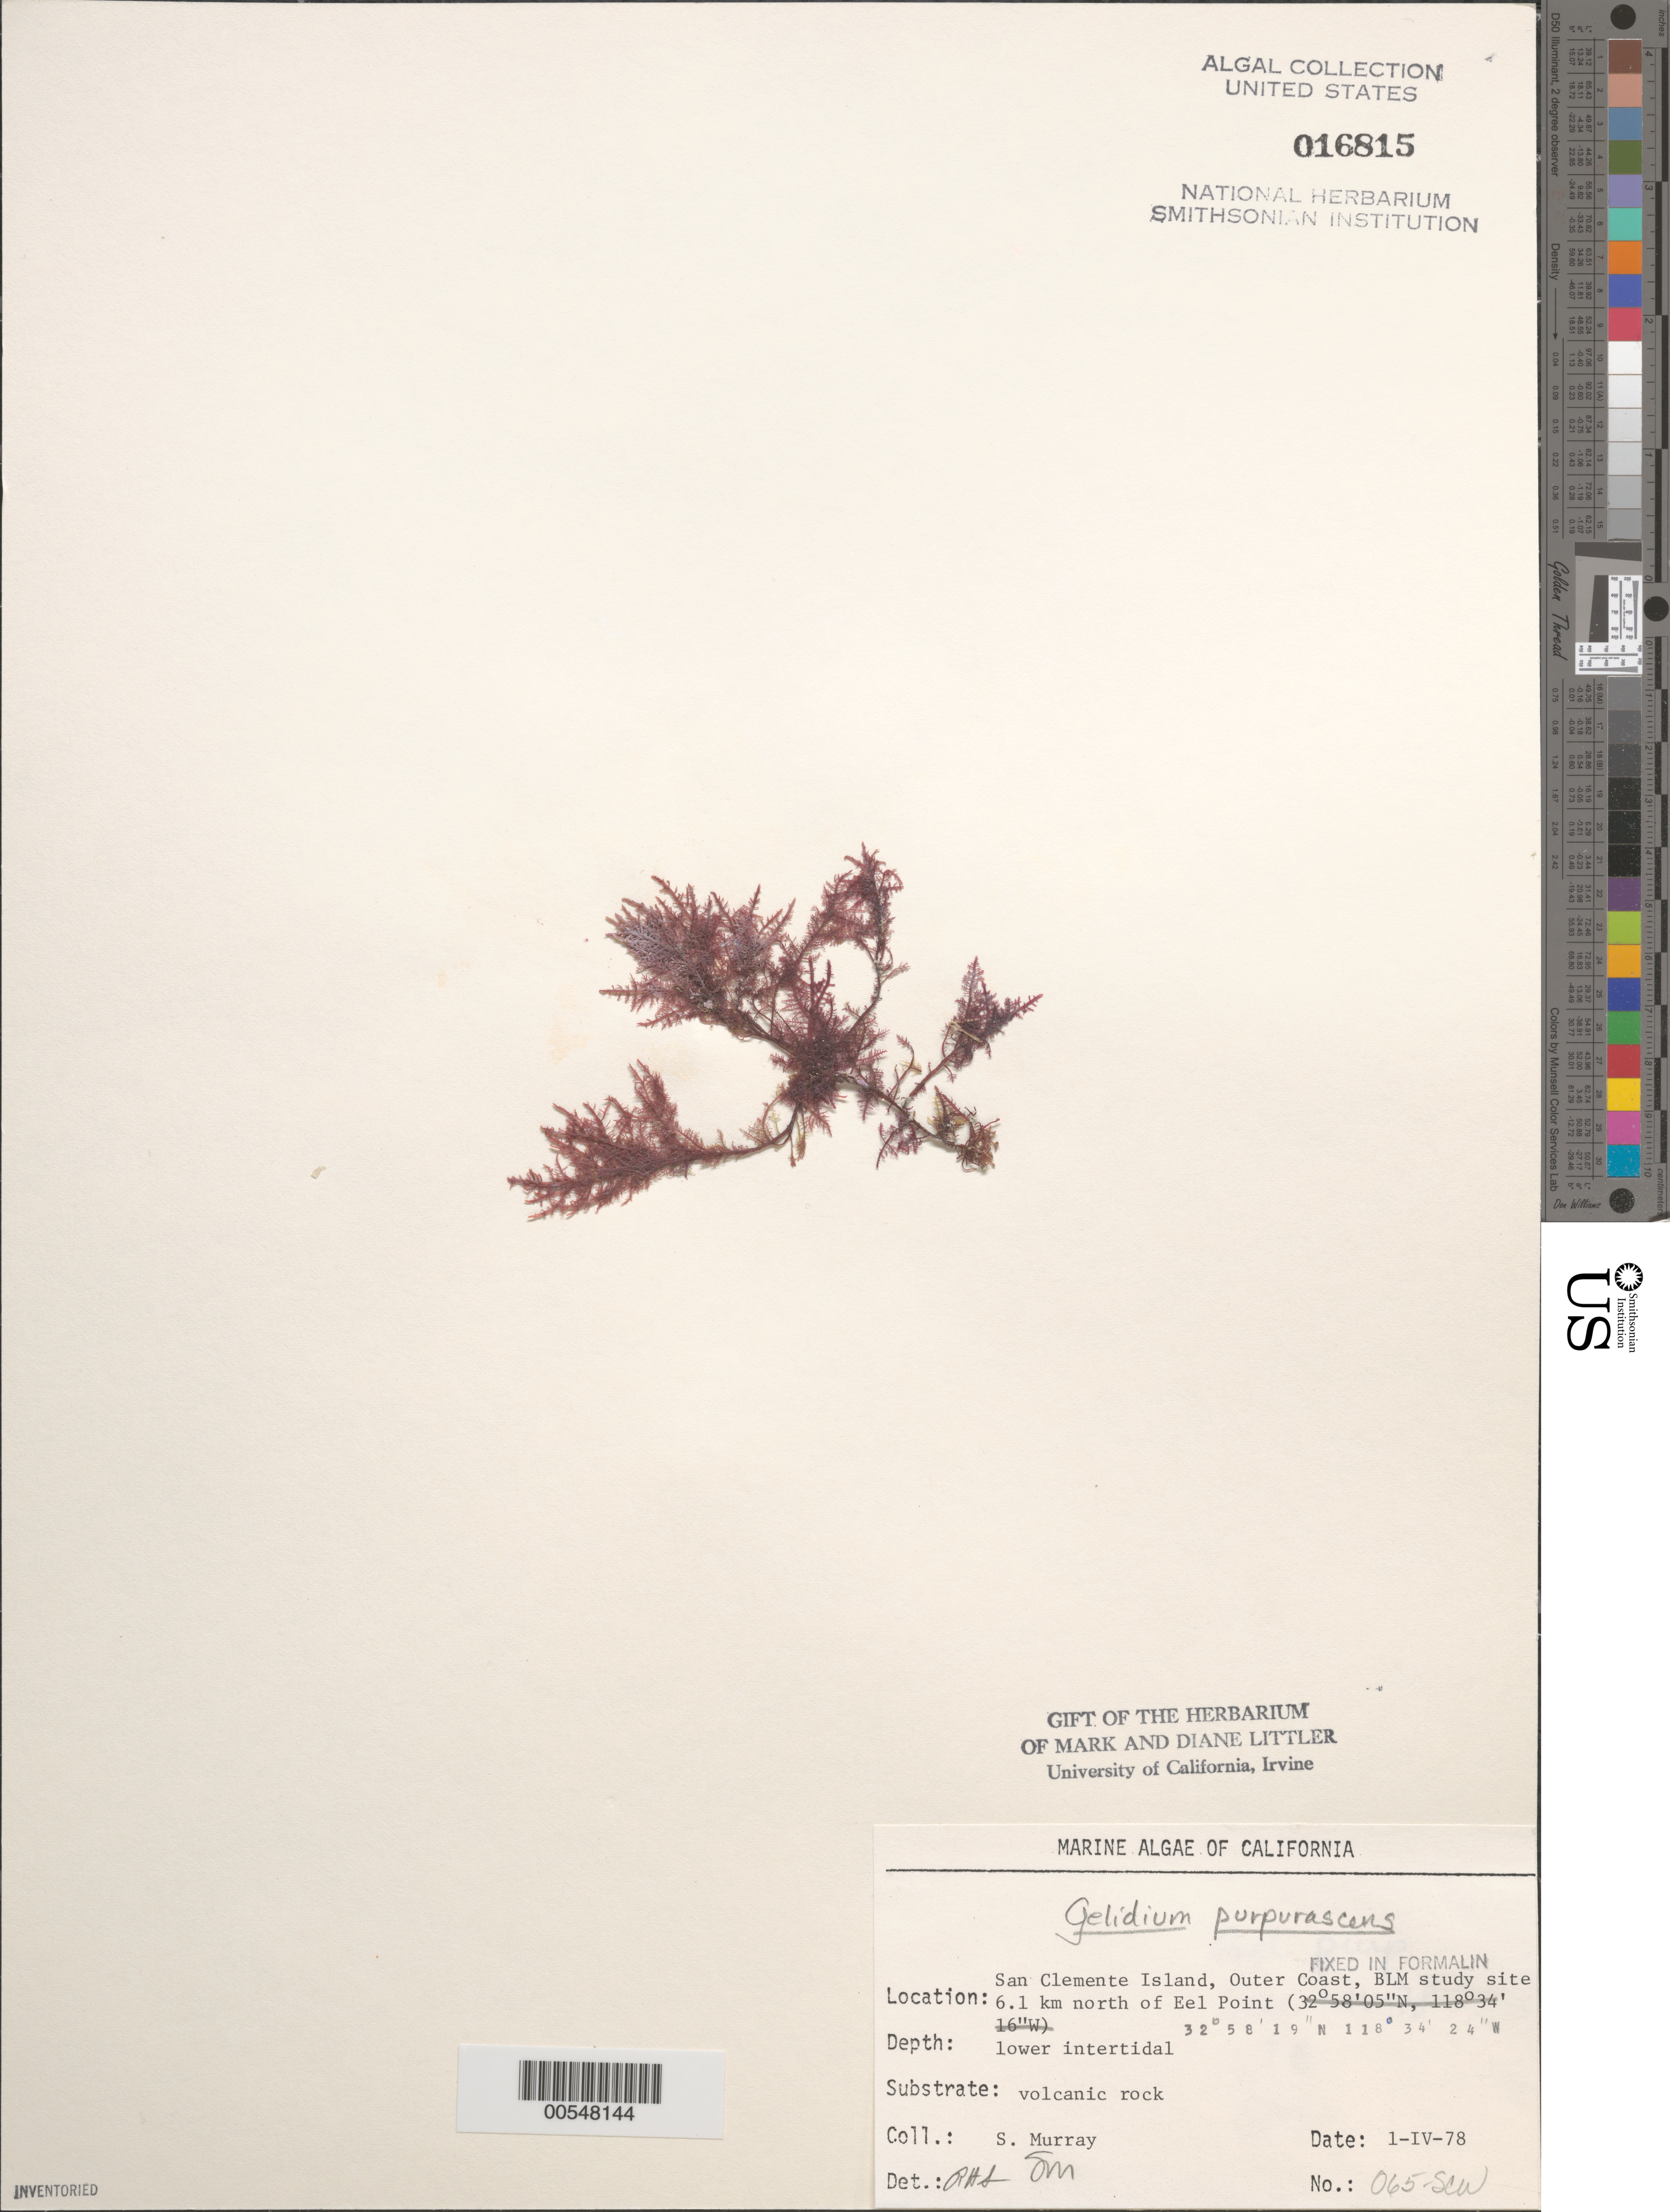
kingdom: Plantae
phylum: Rhodophyta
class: Florideophyceae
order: Gelidiales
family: Gelidiaceae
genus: Gelidium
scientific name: Gelidium purpurascens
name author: N.L. Gardner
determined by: Sims, Robert H.; Murray, S. N.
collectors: S. N. Murray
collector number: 065-scw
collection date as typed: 01 Apr 1978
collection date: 1978-04-01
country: United States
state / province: California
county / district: Los Angeles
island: San Clemente Island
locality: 6.1 km north of Eel Point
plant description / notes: BLM-SOCALBIGHT Rocky Intertidal Survey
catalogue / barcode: US 16815